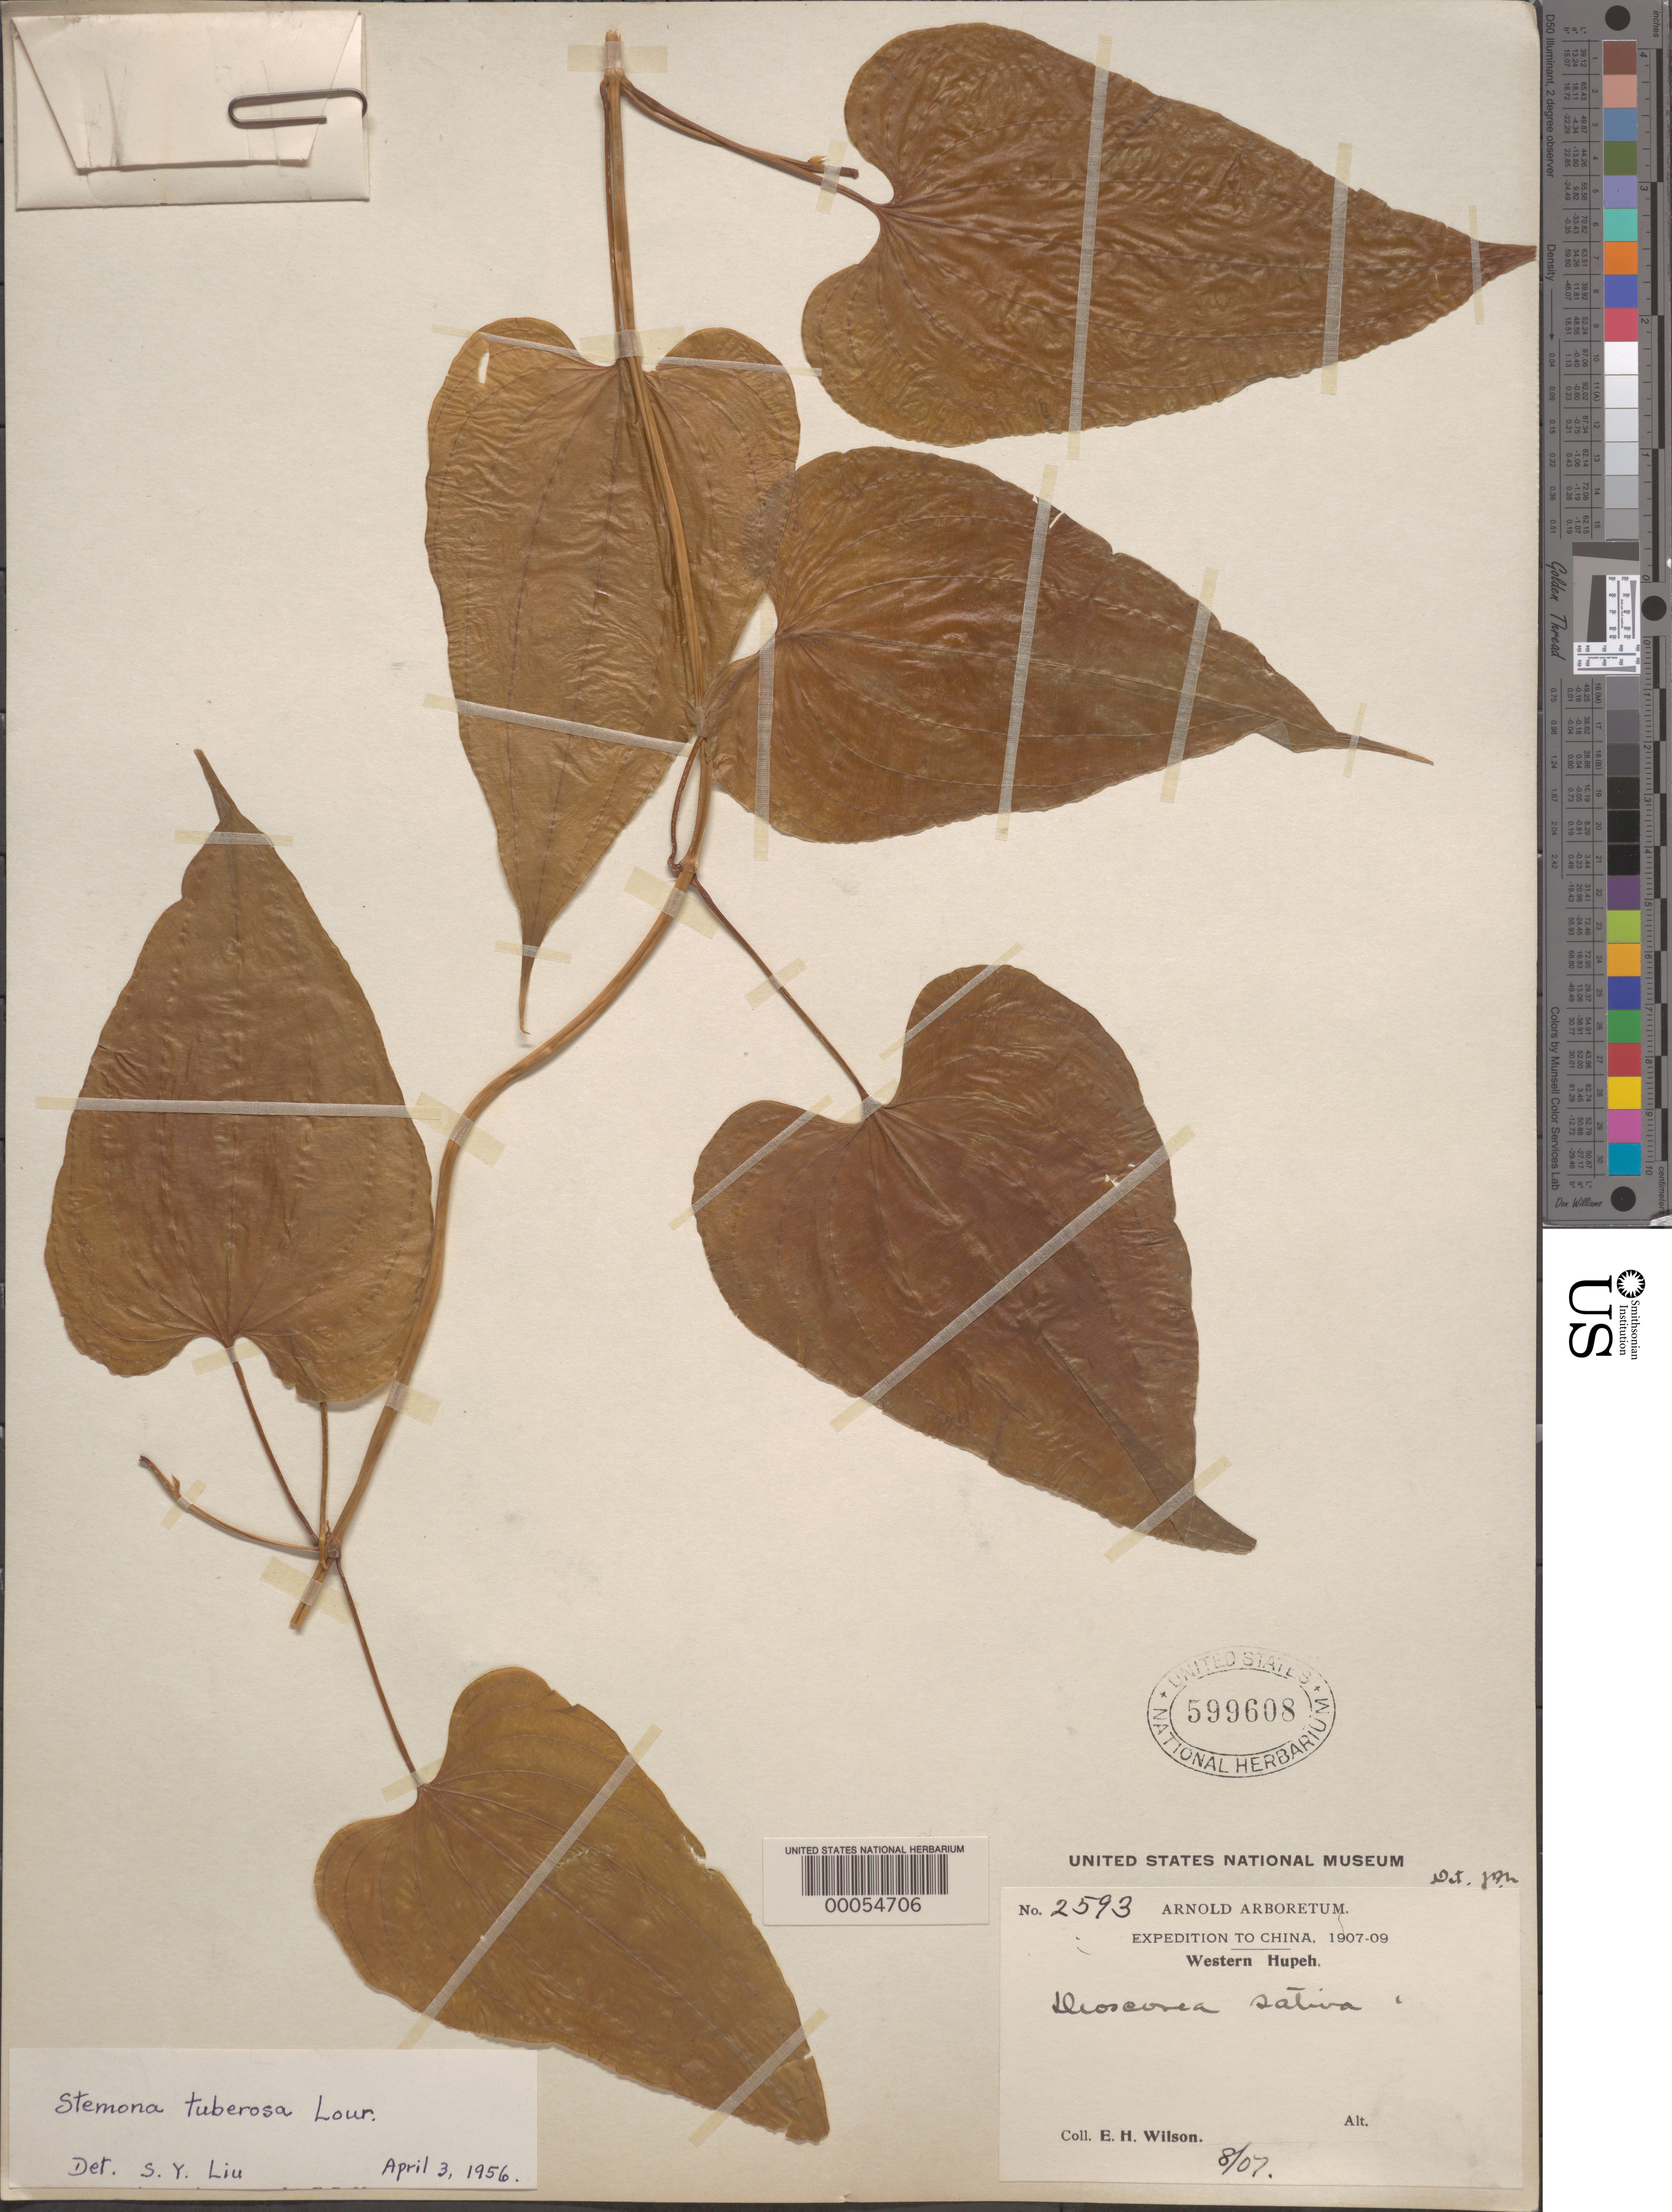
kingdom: Plantae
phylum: Tracheophyta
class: Liliopsida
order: Pandanales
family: Stemonaceae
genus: Stemona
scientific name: Stemona tuberosa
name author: Lour.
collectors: E. H. Wilson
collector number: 2593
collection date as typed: Aug 1907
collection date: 1907-08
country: China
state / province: Hubei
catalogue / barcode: US 599608